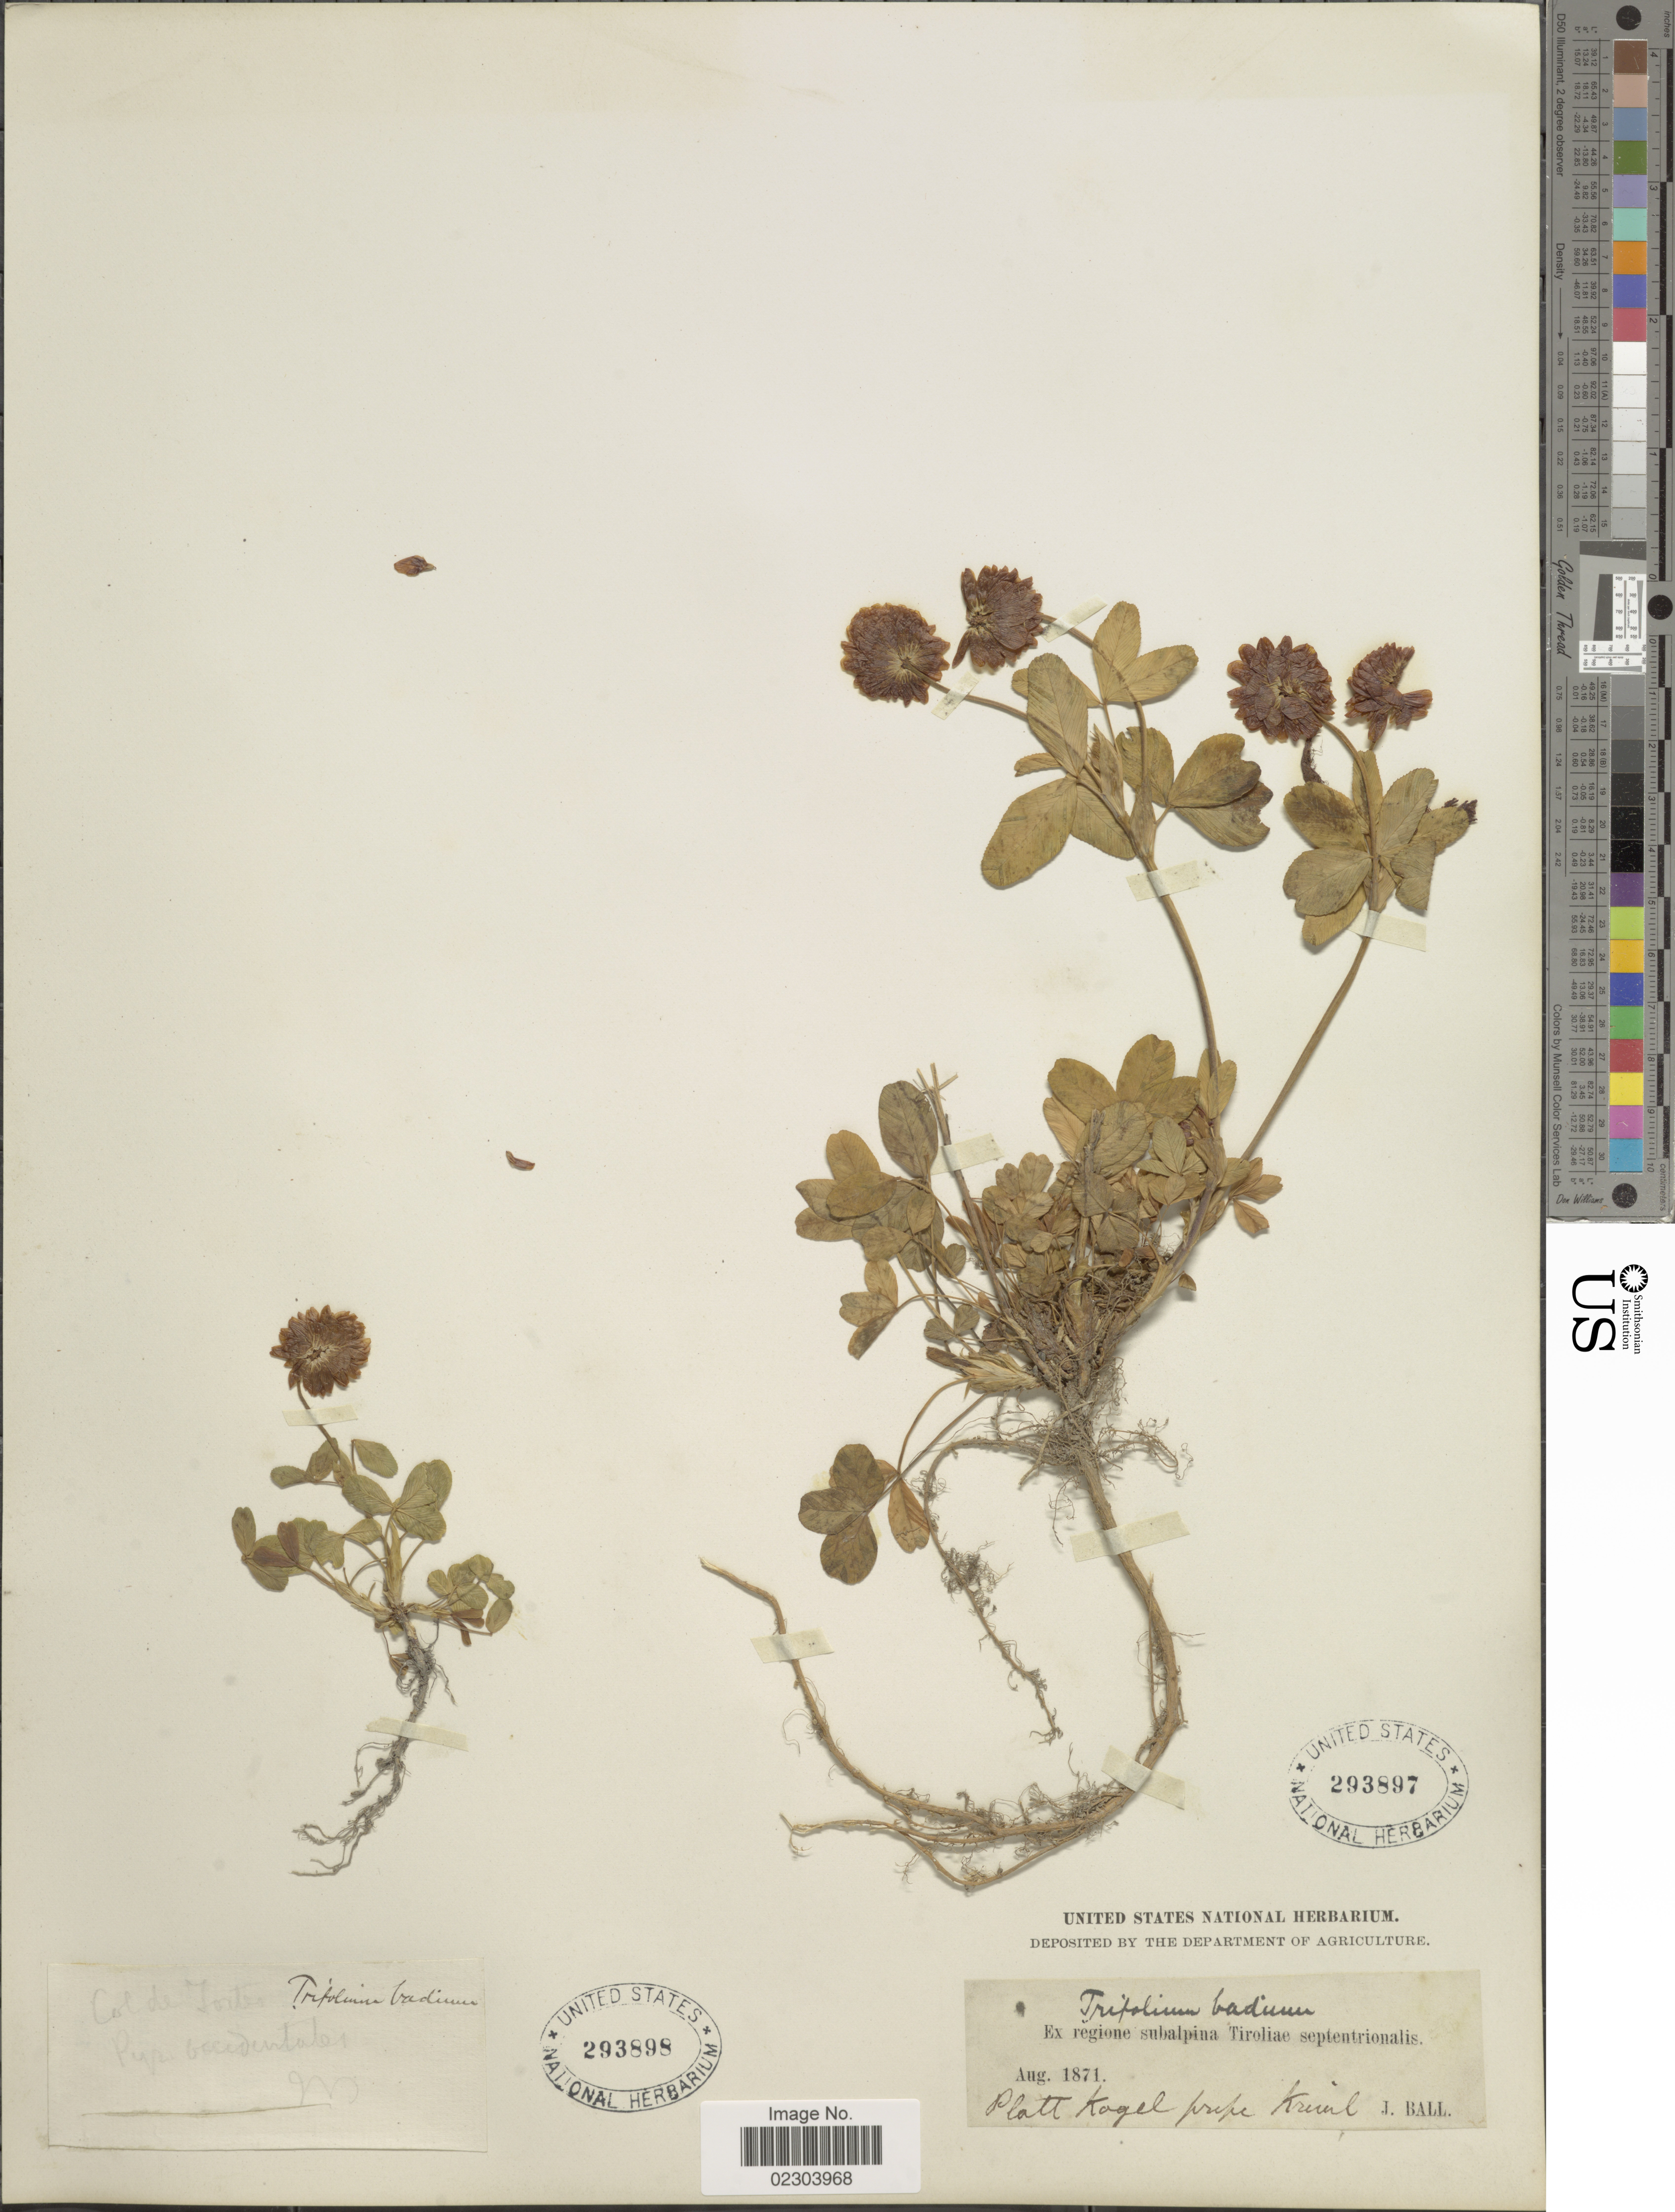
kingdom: Plantae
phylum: Tracheophyta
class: Magnoliopsida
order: Fabales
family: Fabaceae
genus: Trifolium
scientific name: Trifolium badium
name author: Schreb.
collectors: J. Ball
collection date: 1871-08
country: Austria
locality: Ex regione subalpina Tiroliae septentrionalis, Platt Kogel prope Kriul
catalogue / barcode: US 293897